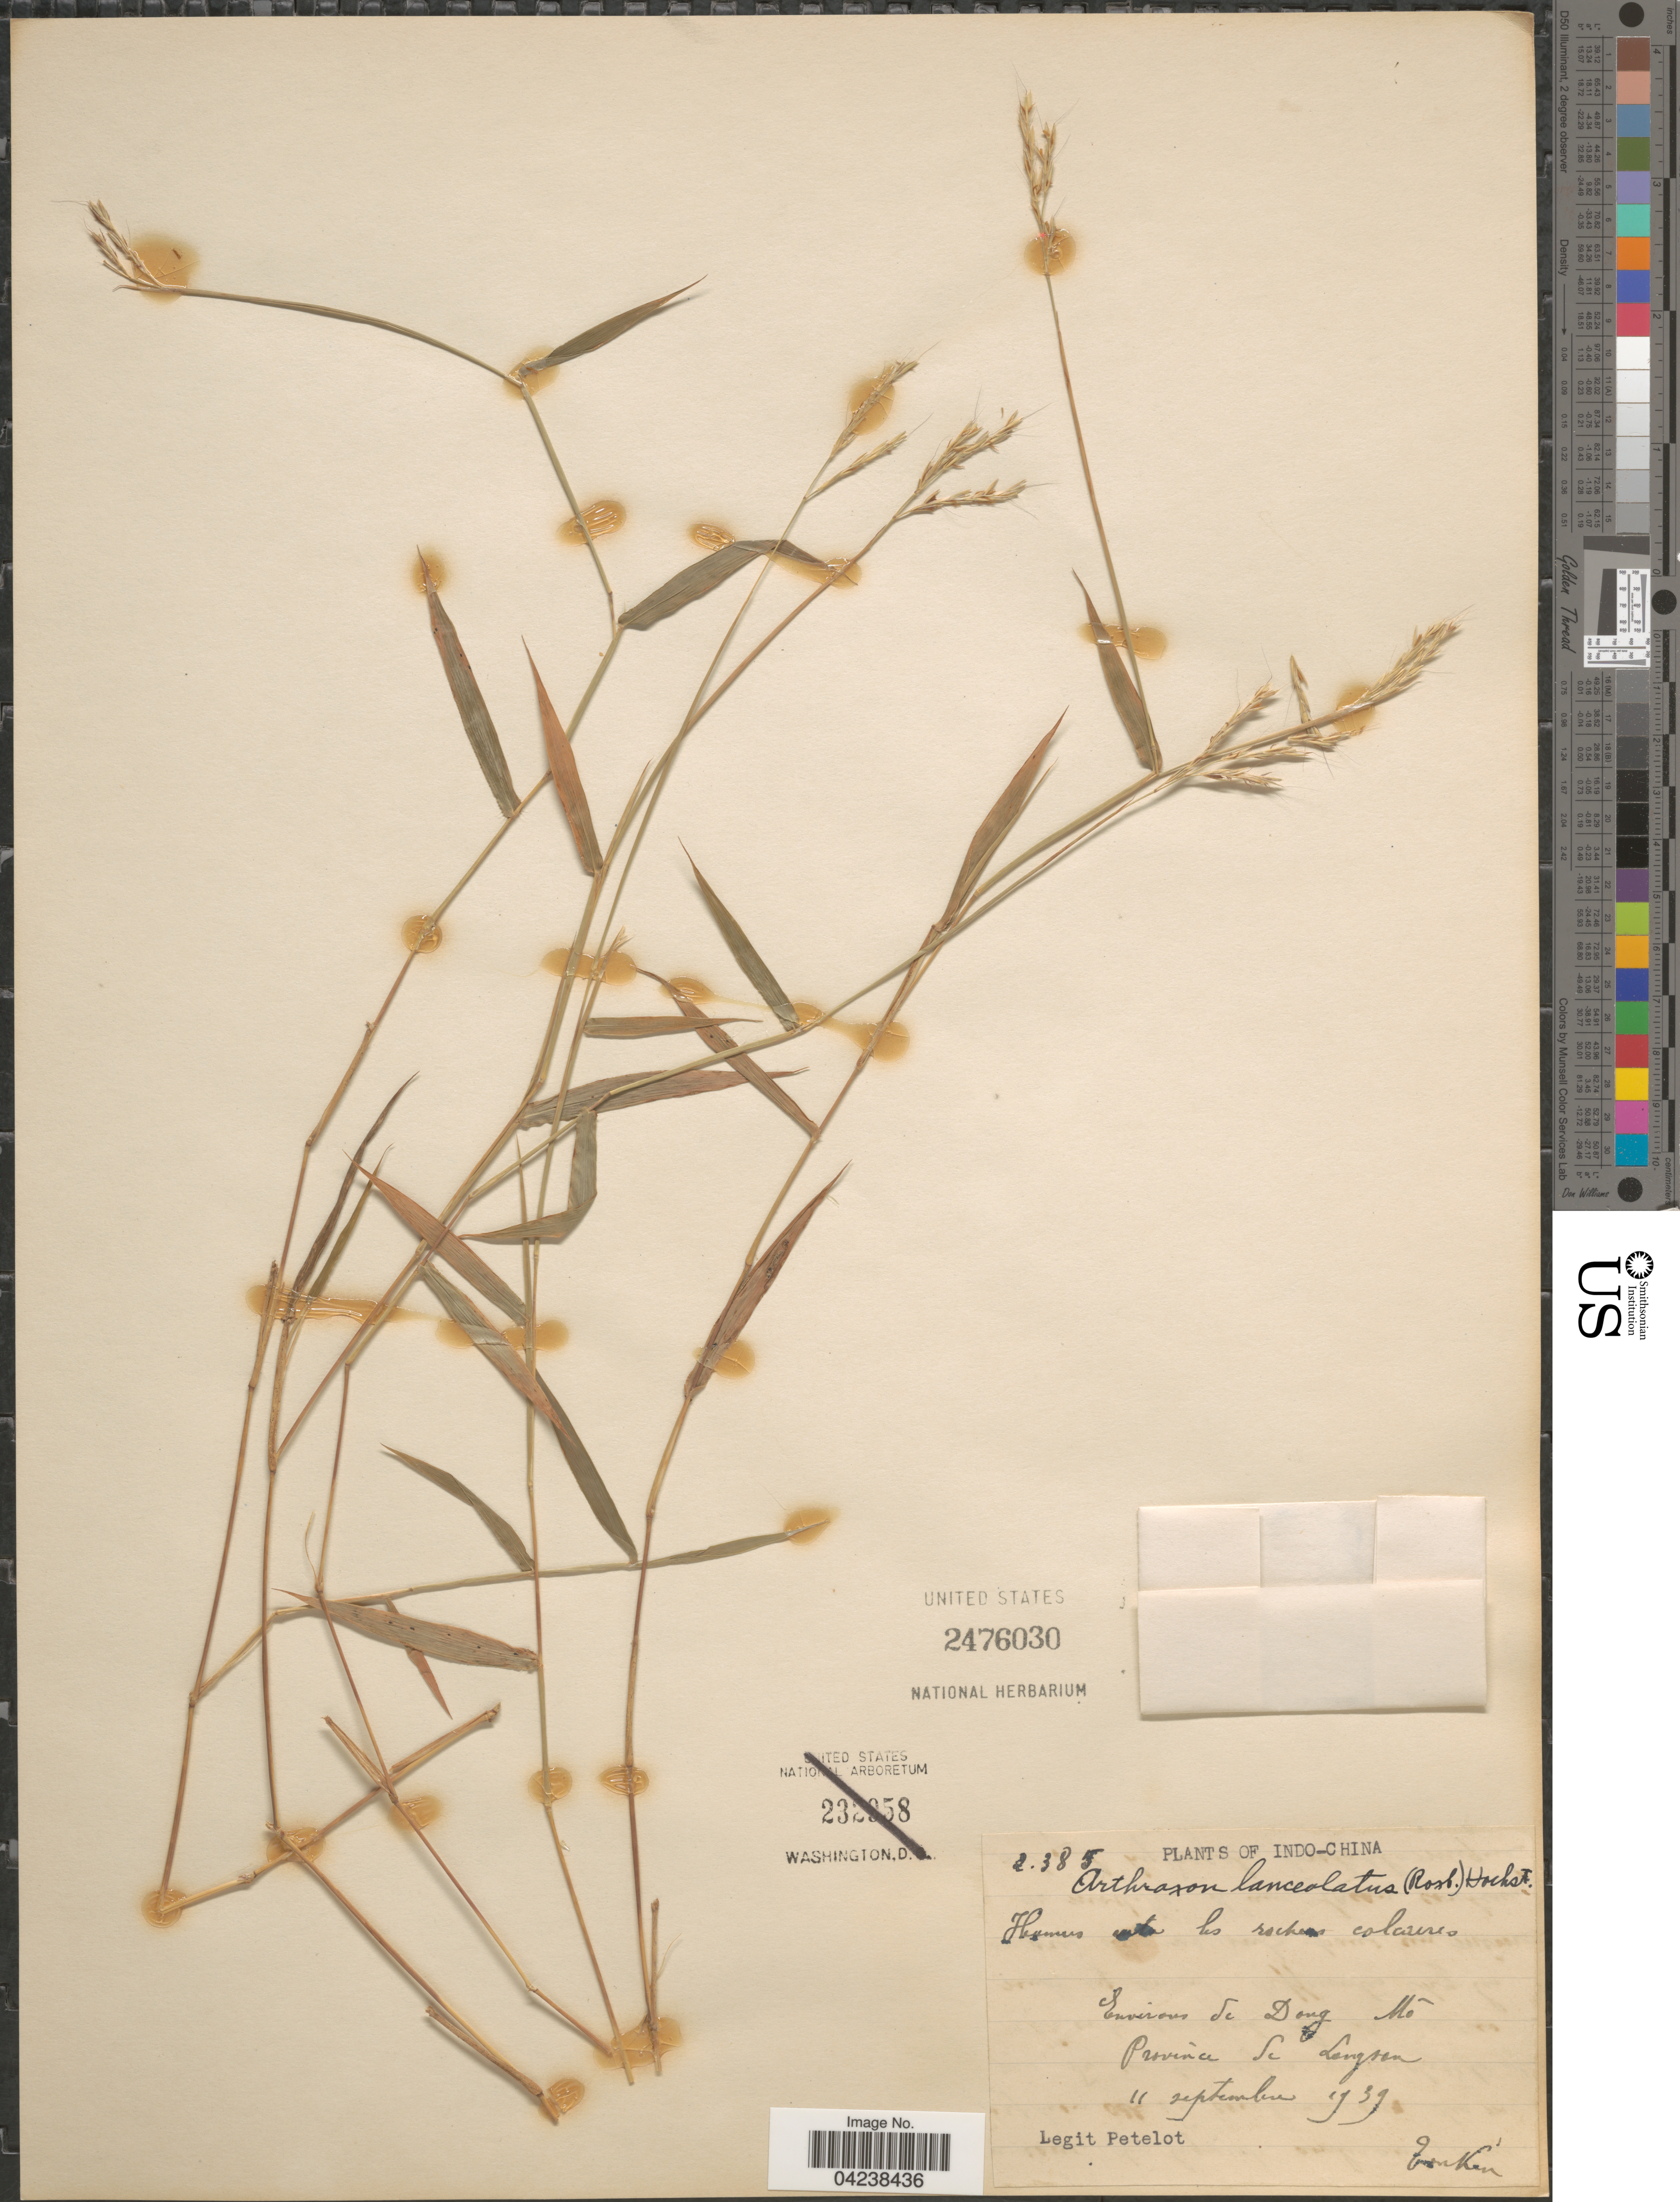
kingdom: Plantae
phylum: Tracheophyta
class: Liliopsida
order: Poales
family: Poaceae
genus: Arthraxon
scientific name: Arthraxon lanceolatus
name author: (Roxb.) Hochst.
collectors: Pételot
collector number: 2385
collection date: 1939-09-11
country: Vietnam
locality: Indo-China. Environs de Dong Mo. Province de Langson. Tonkin.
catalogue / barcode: US 2476030